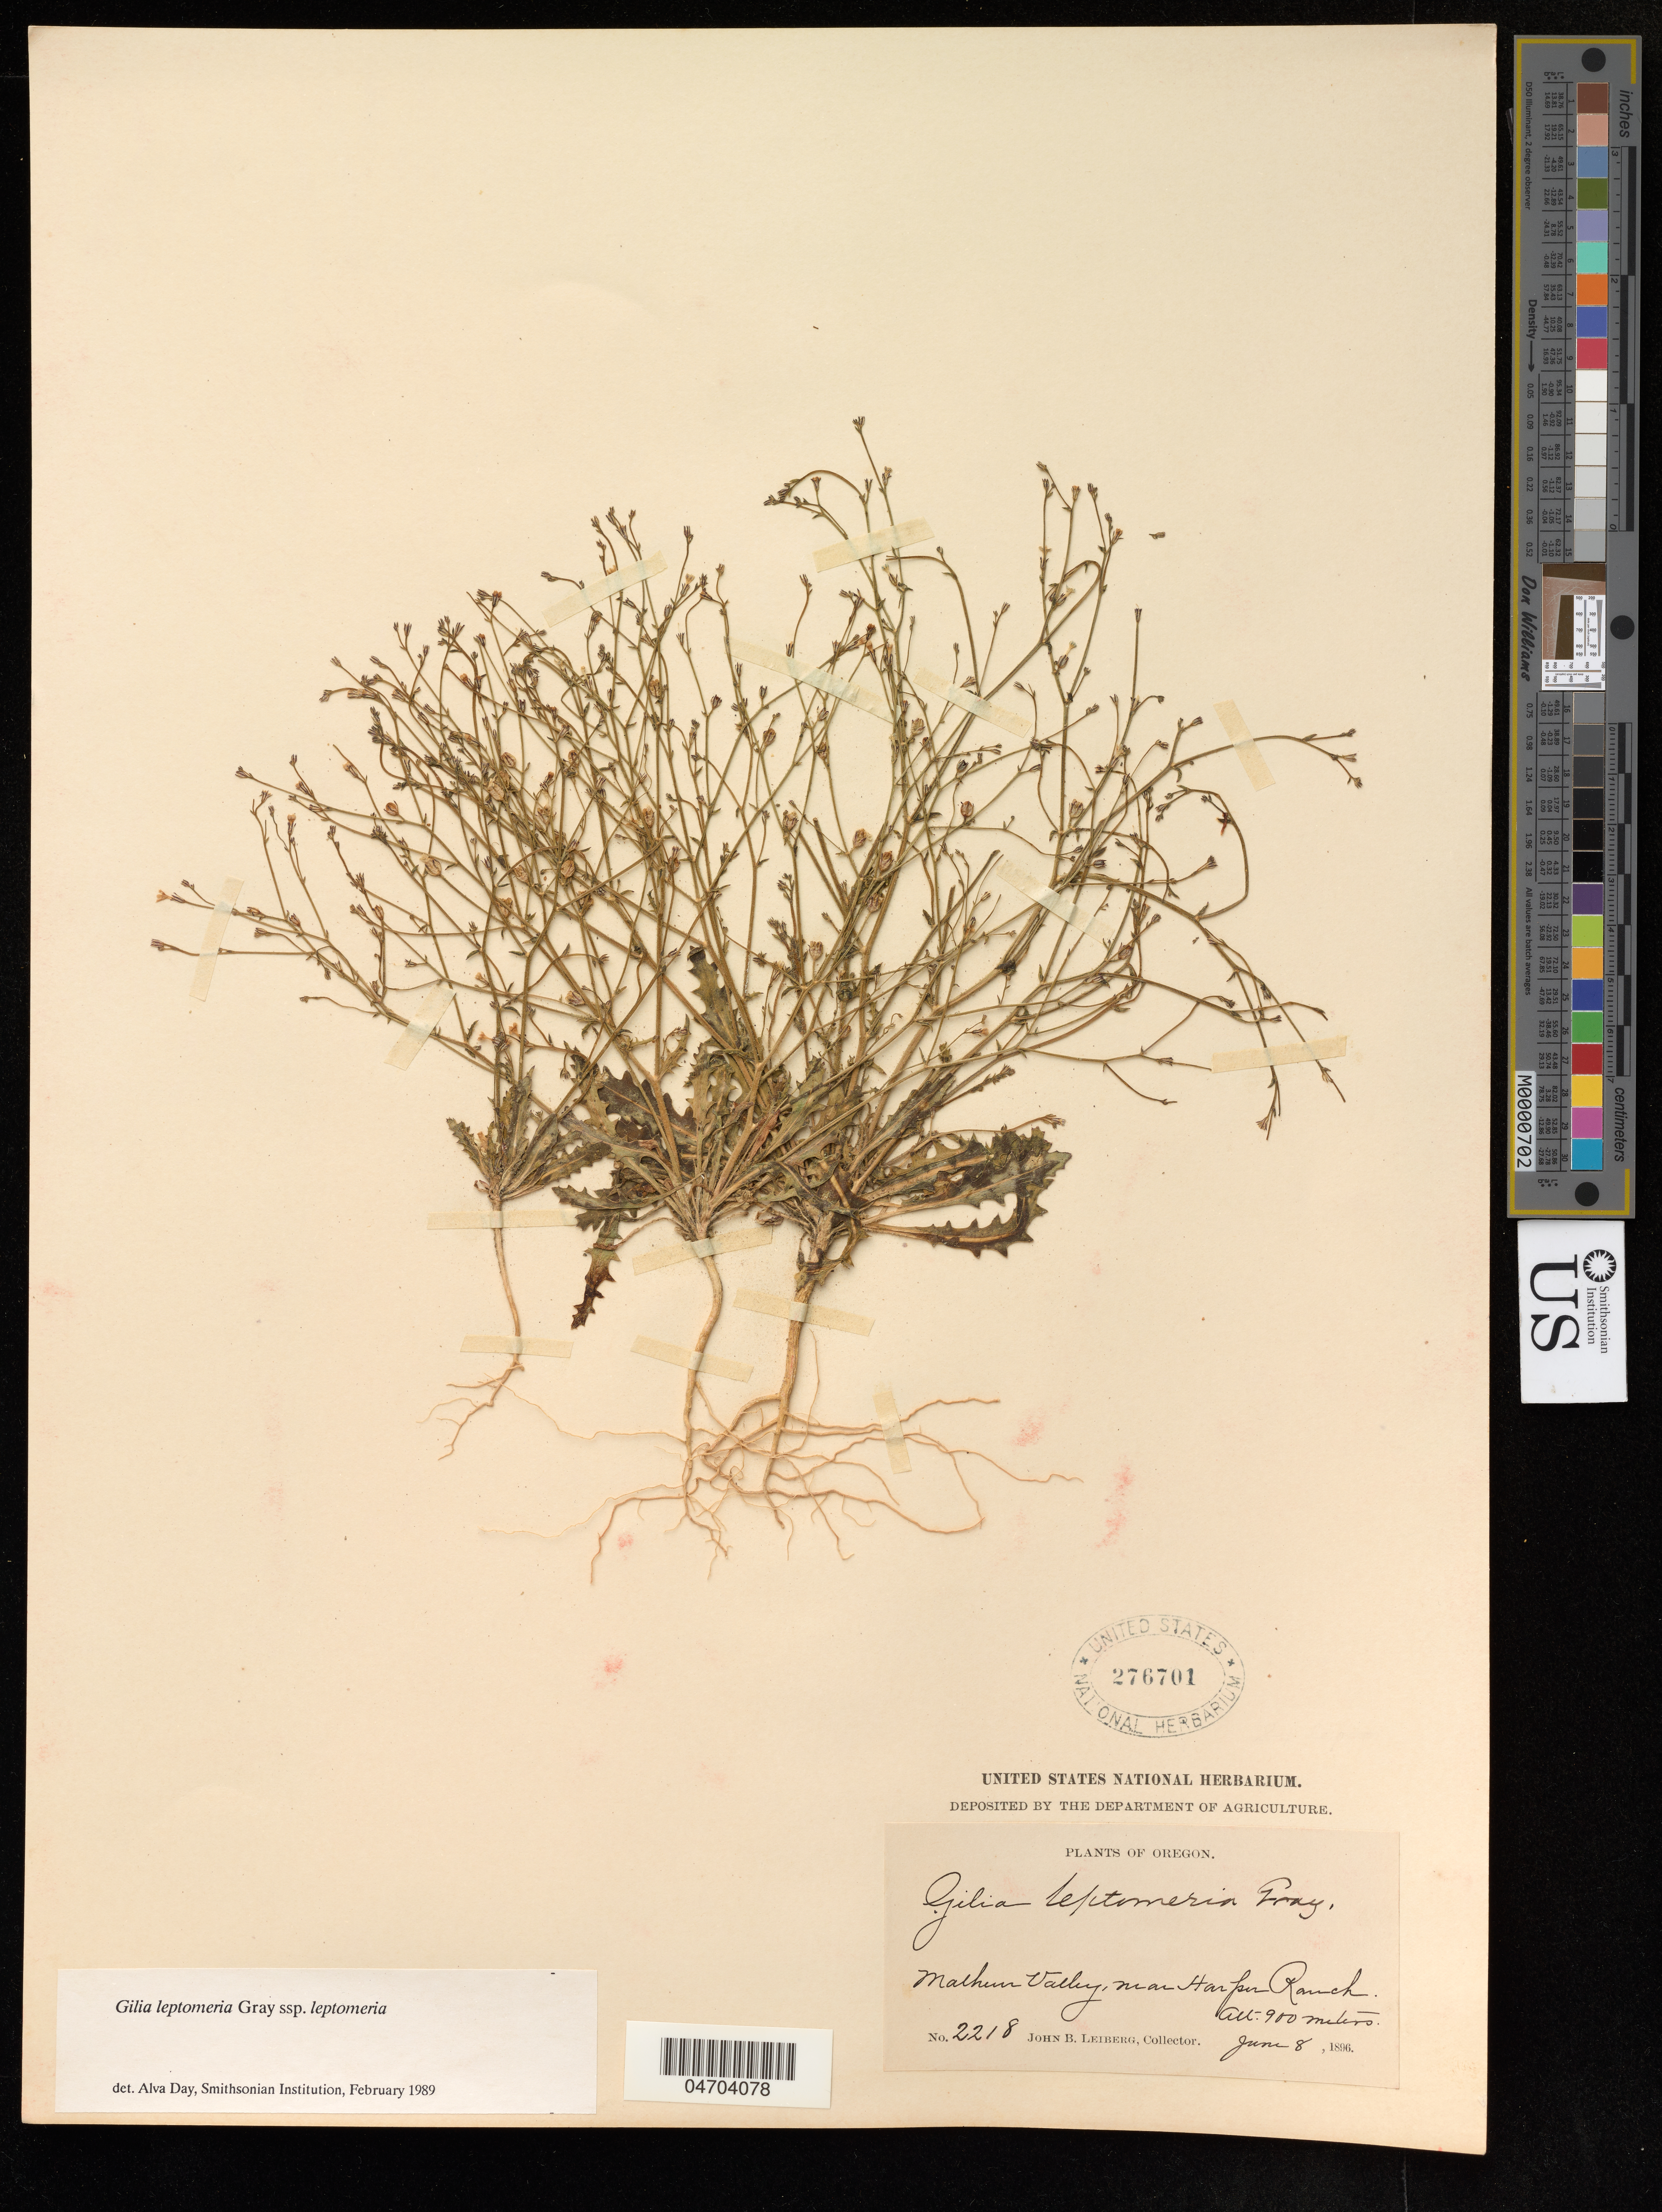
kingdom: Plantae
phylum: Tracheophyta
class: Magnoliopsida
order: Ericales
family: Polemoniaceae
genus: Aliciella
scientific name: Aliciella leptomeria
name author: (A. Gray) J.M. Porter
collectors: J. Leiberg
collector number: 2218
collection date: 1896-06-08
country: United States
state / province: Oregon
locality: Malhur Valley, near Harper Ranch.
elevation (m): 900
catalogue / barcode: US 276701